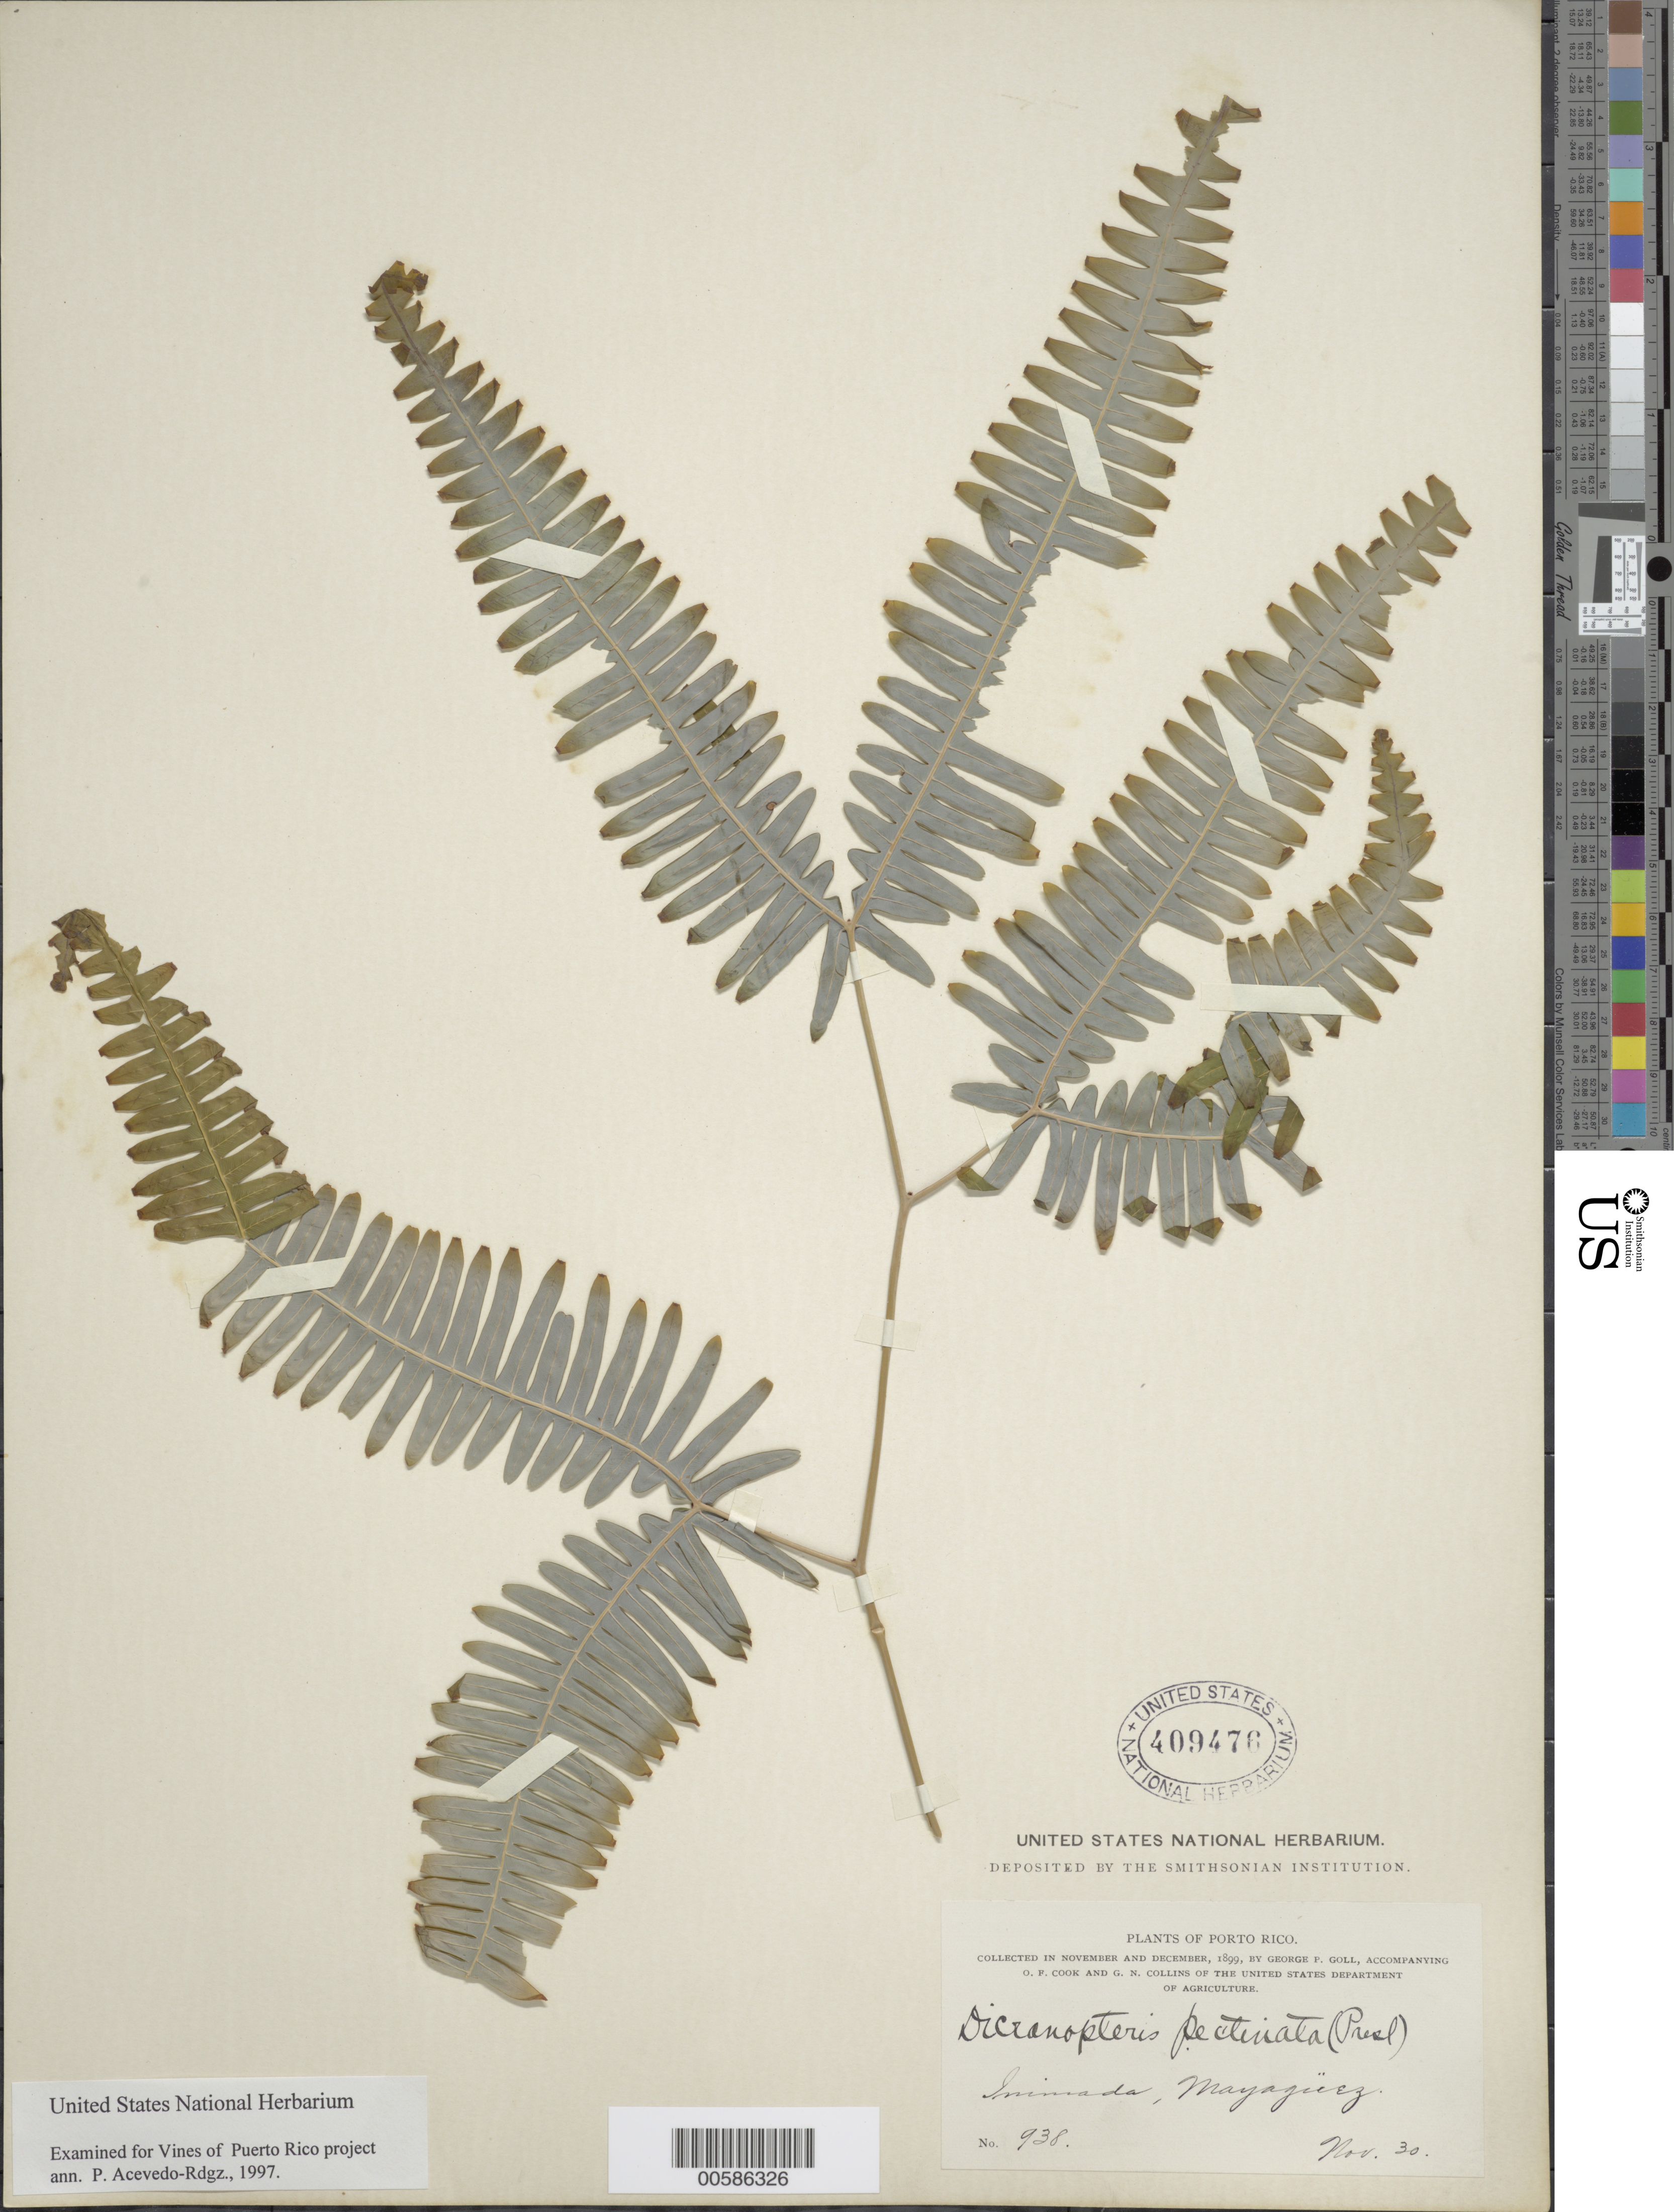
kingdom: Plantae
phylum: Tracheophyta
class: Polypodiopsida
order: Gleicheniales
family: Gleicheniaceae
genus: Gleichenella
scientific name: Gleichenella pectinata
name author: (Willd.) Ching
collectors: G. Goll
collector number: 938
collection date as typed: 30 Nov 1899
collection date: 1899-11-30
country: Puerto Rico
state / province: Mayagüez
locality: Inimada, Mayaguez.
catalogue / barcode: US 409476